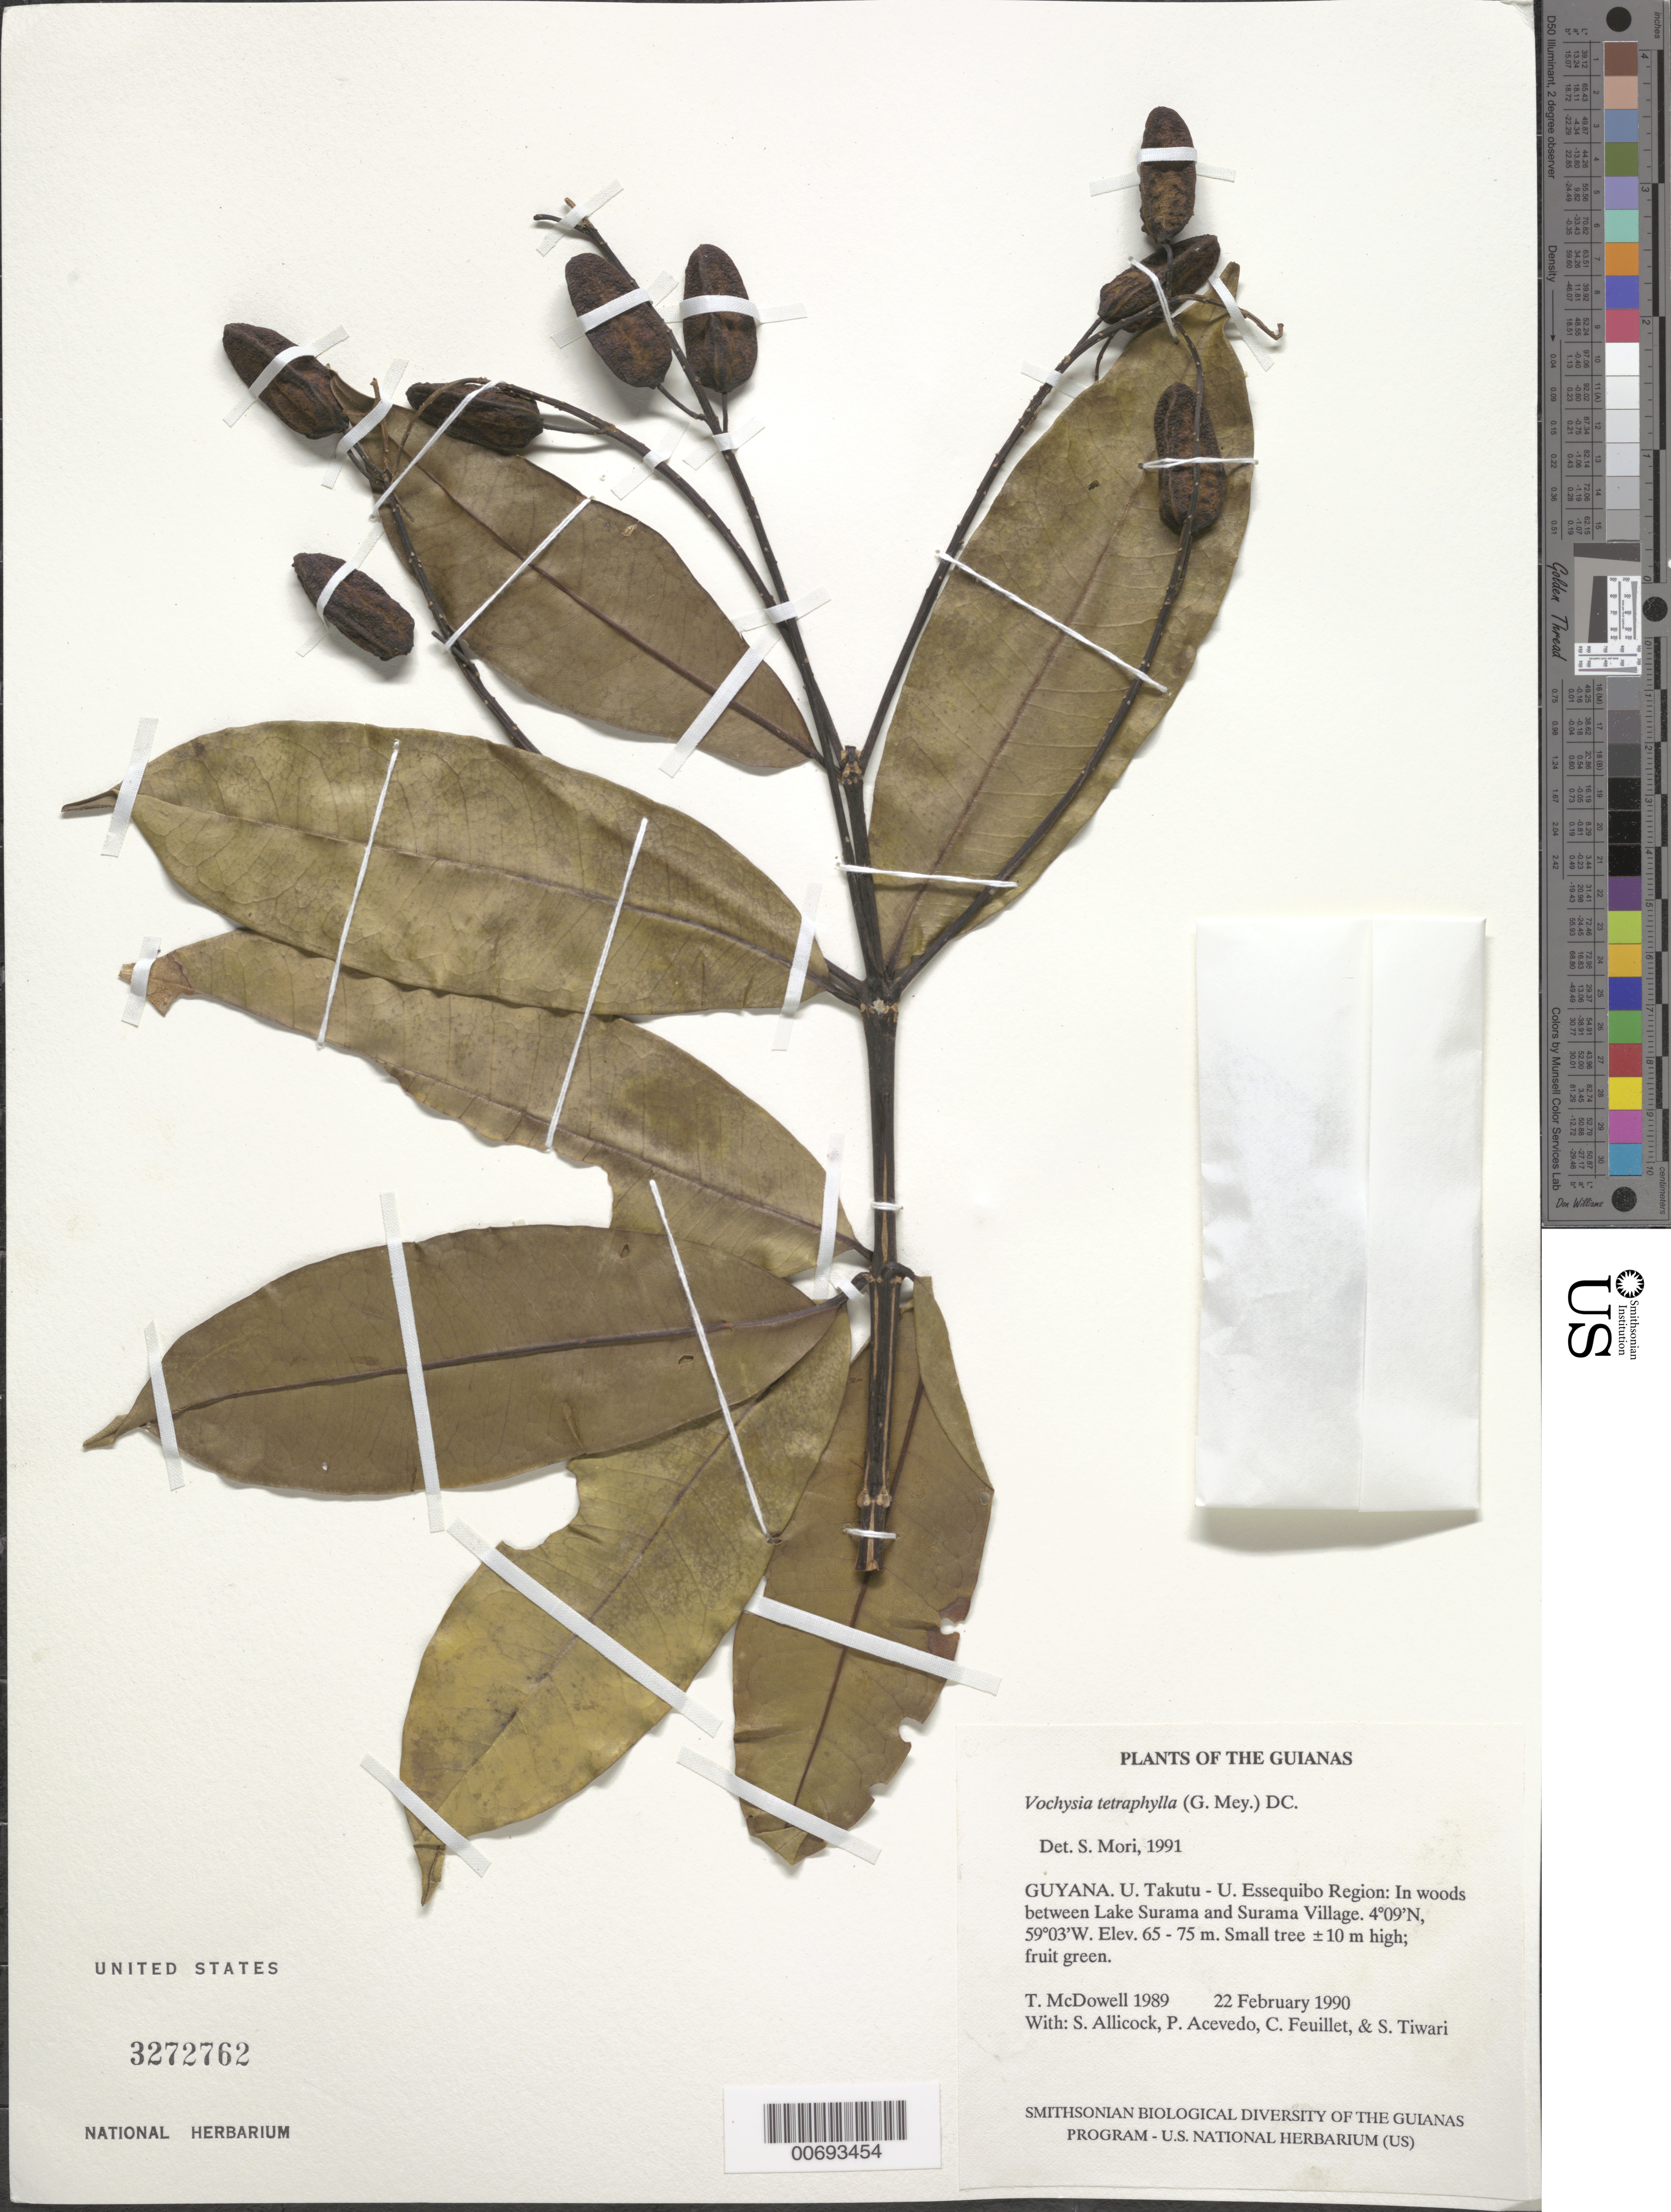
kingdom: Plantae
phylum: Tracheophyta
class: Magnoliopsida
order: Myrtales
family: Vochysiaceae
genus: Vochysia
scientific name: Vochysia tetraphylla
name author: (G. Mey.) DC.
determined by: Mori, Scott A.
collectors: T. McDowell, S. Allicock, P. Acevedo-Rodr., C. Feuillet & S. Tiwari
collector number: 1989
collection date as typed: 22 February 1990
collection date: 1990-02-22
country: Guyana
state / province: U. Takutu-U. Essequibo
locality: Between Lake Surama and Surama Village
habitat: Woods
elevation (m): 65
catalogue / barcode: US 3272762